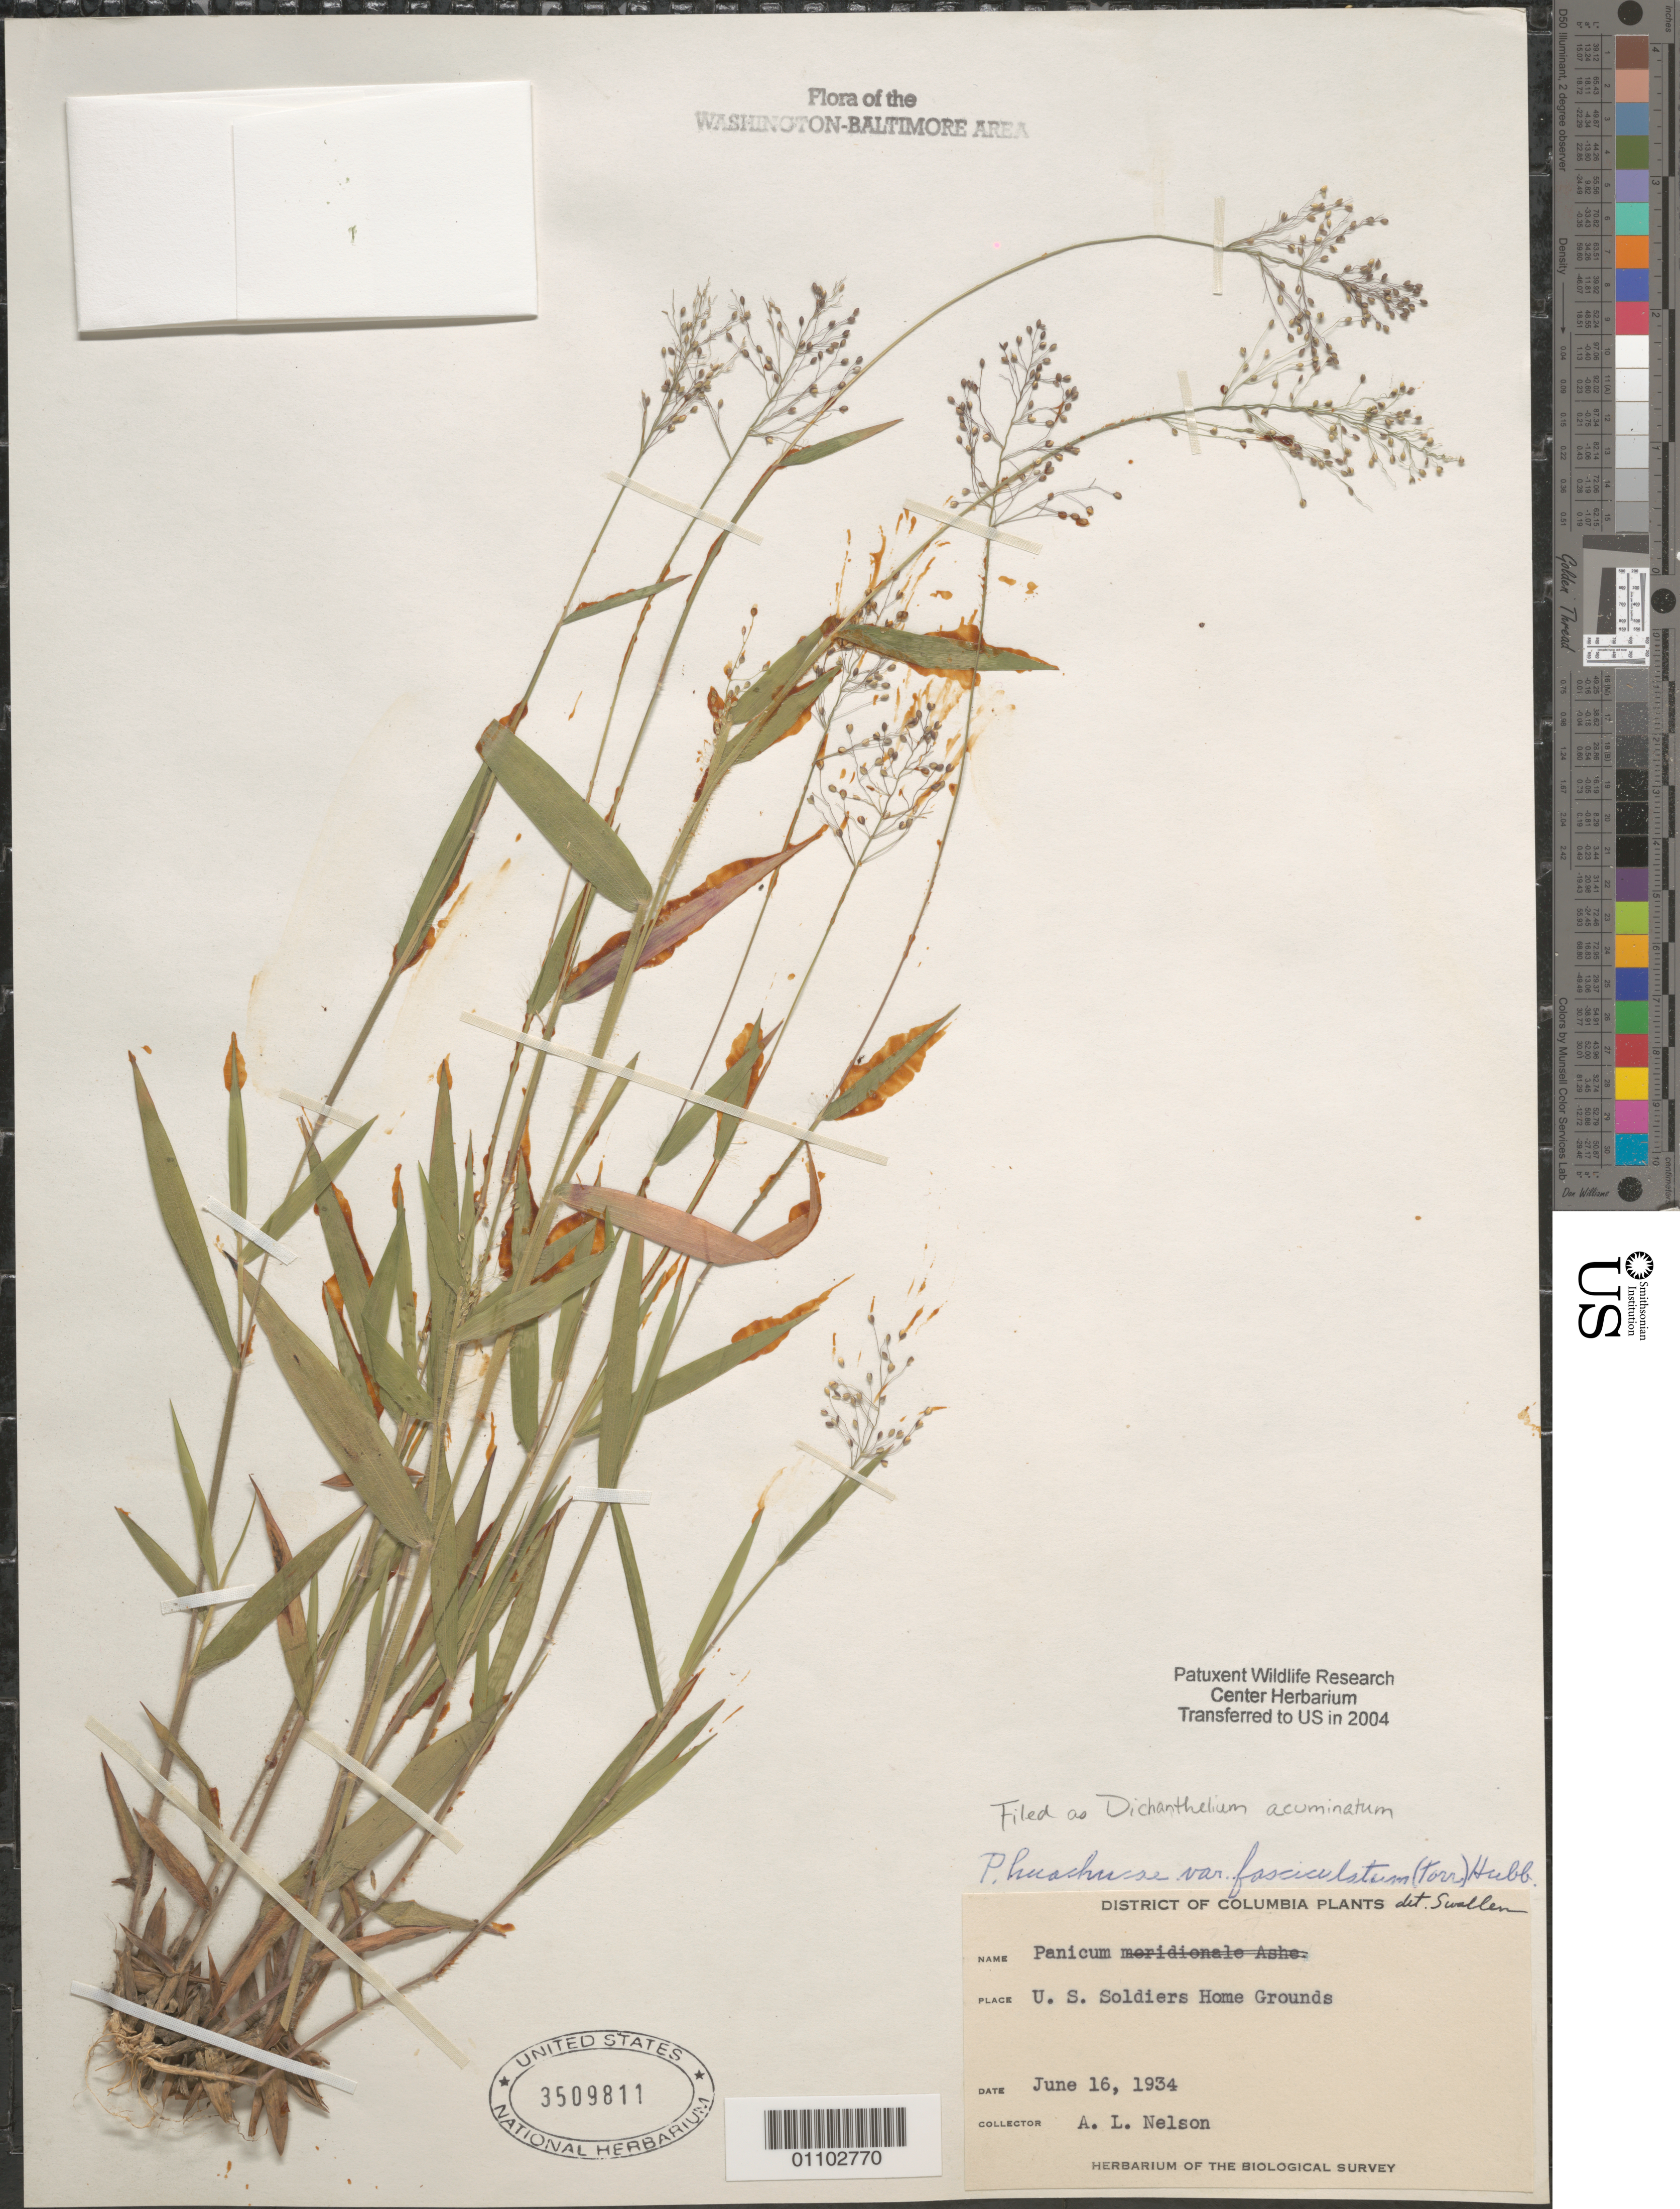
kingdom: Plantae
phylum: Tracheophyta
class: Liliopsida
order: Poales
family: Poaceae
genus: Dichanthelium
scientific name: Dichanthelium acuminatum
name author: (Sw.) Gould & C.A. Clark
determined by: Swallen, Jason R.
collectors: A. L. Nelson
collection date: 1934-06-16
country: United States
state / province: District of Columbia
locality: U.S. Soldiers Home Grounds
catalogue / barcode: US 3509811